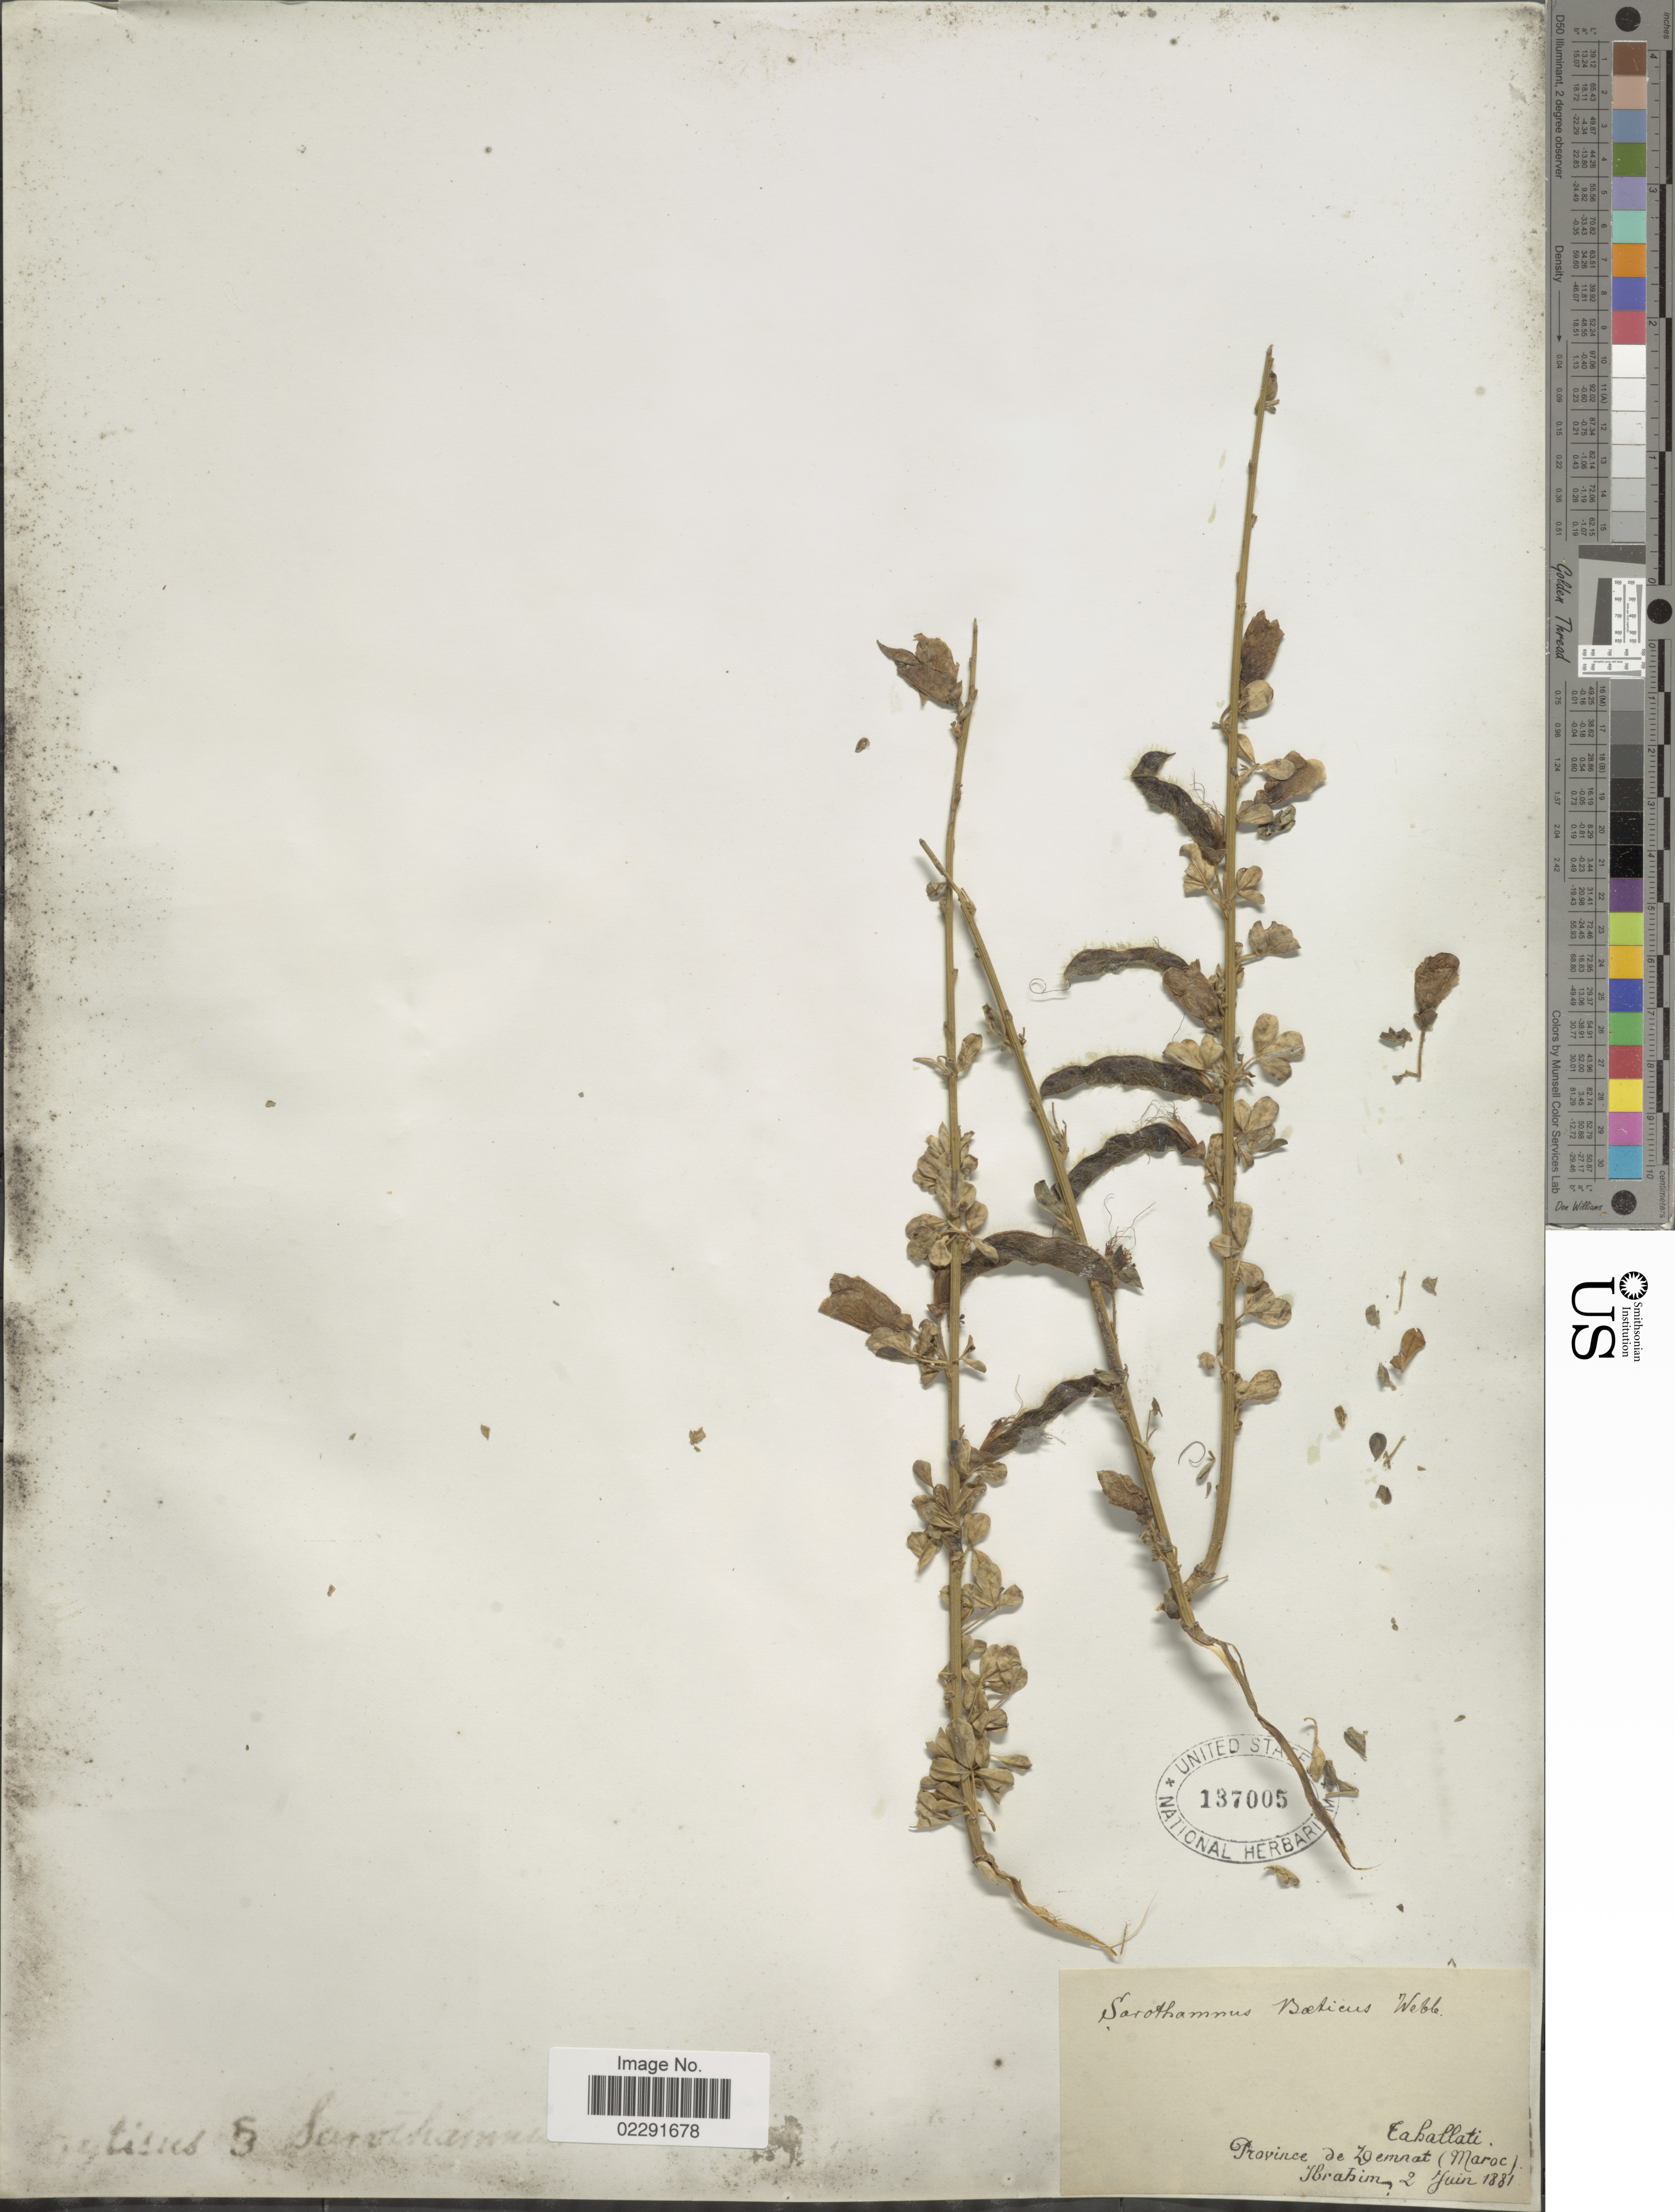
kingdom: Plantae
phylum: Tracheophyta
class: Magnoliopsida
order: Fabales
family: Fabaceae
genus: Cytisus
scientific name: Cytisus arboreus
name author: (Desf.) DC.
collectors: -. Ibrahim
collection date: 1881-06-02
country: Morocco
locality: Caballati, Province de Demnat (Maroc).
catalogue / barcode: US 137005